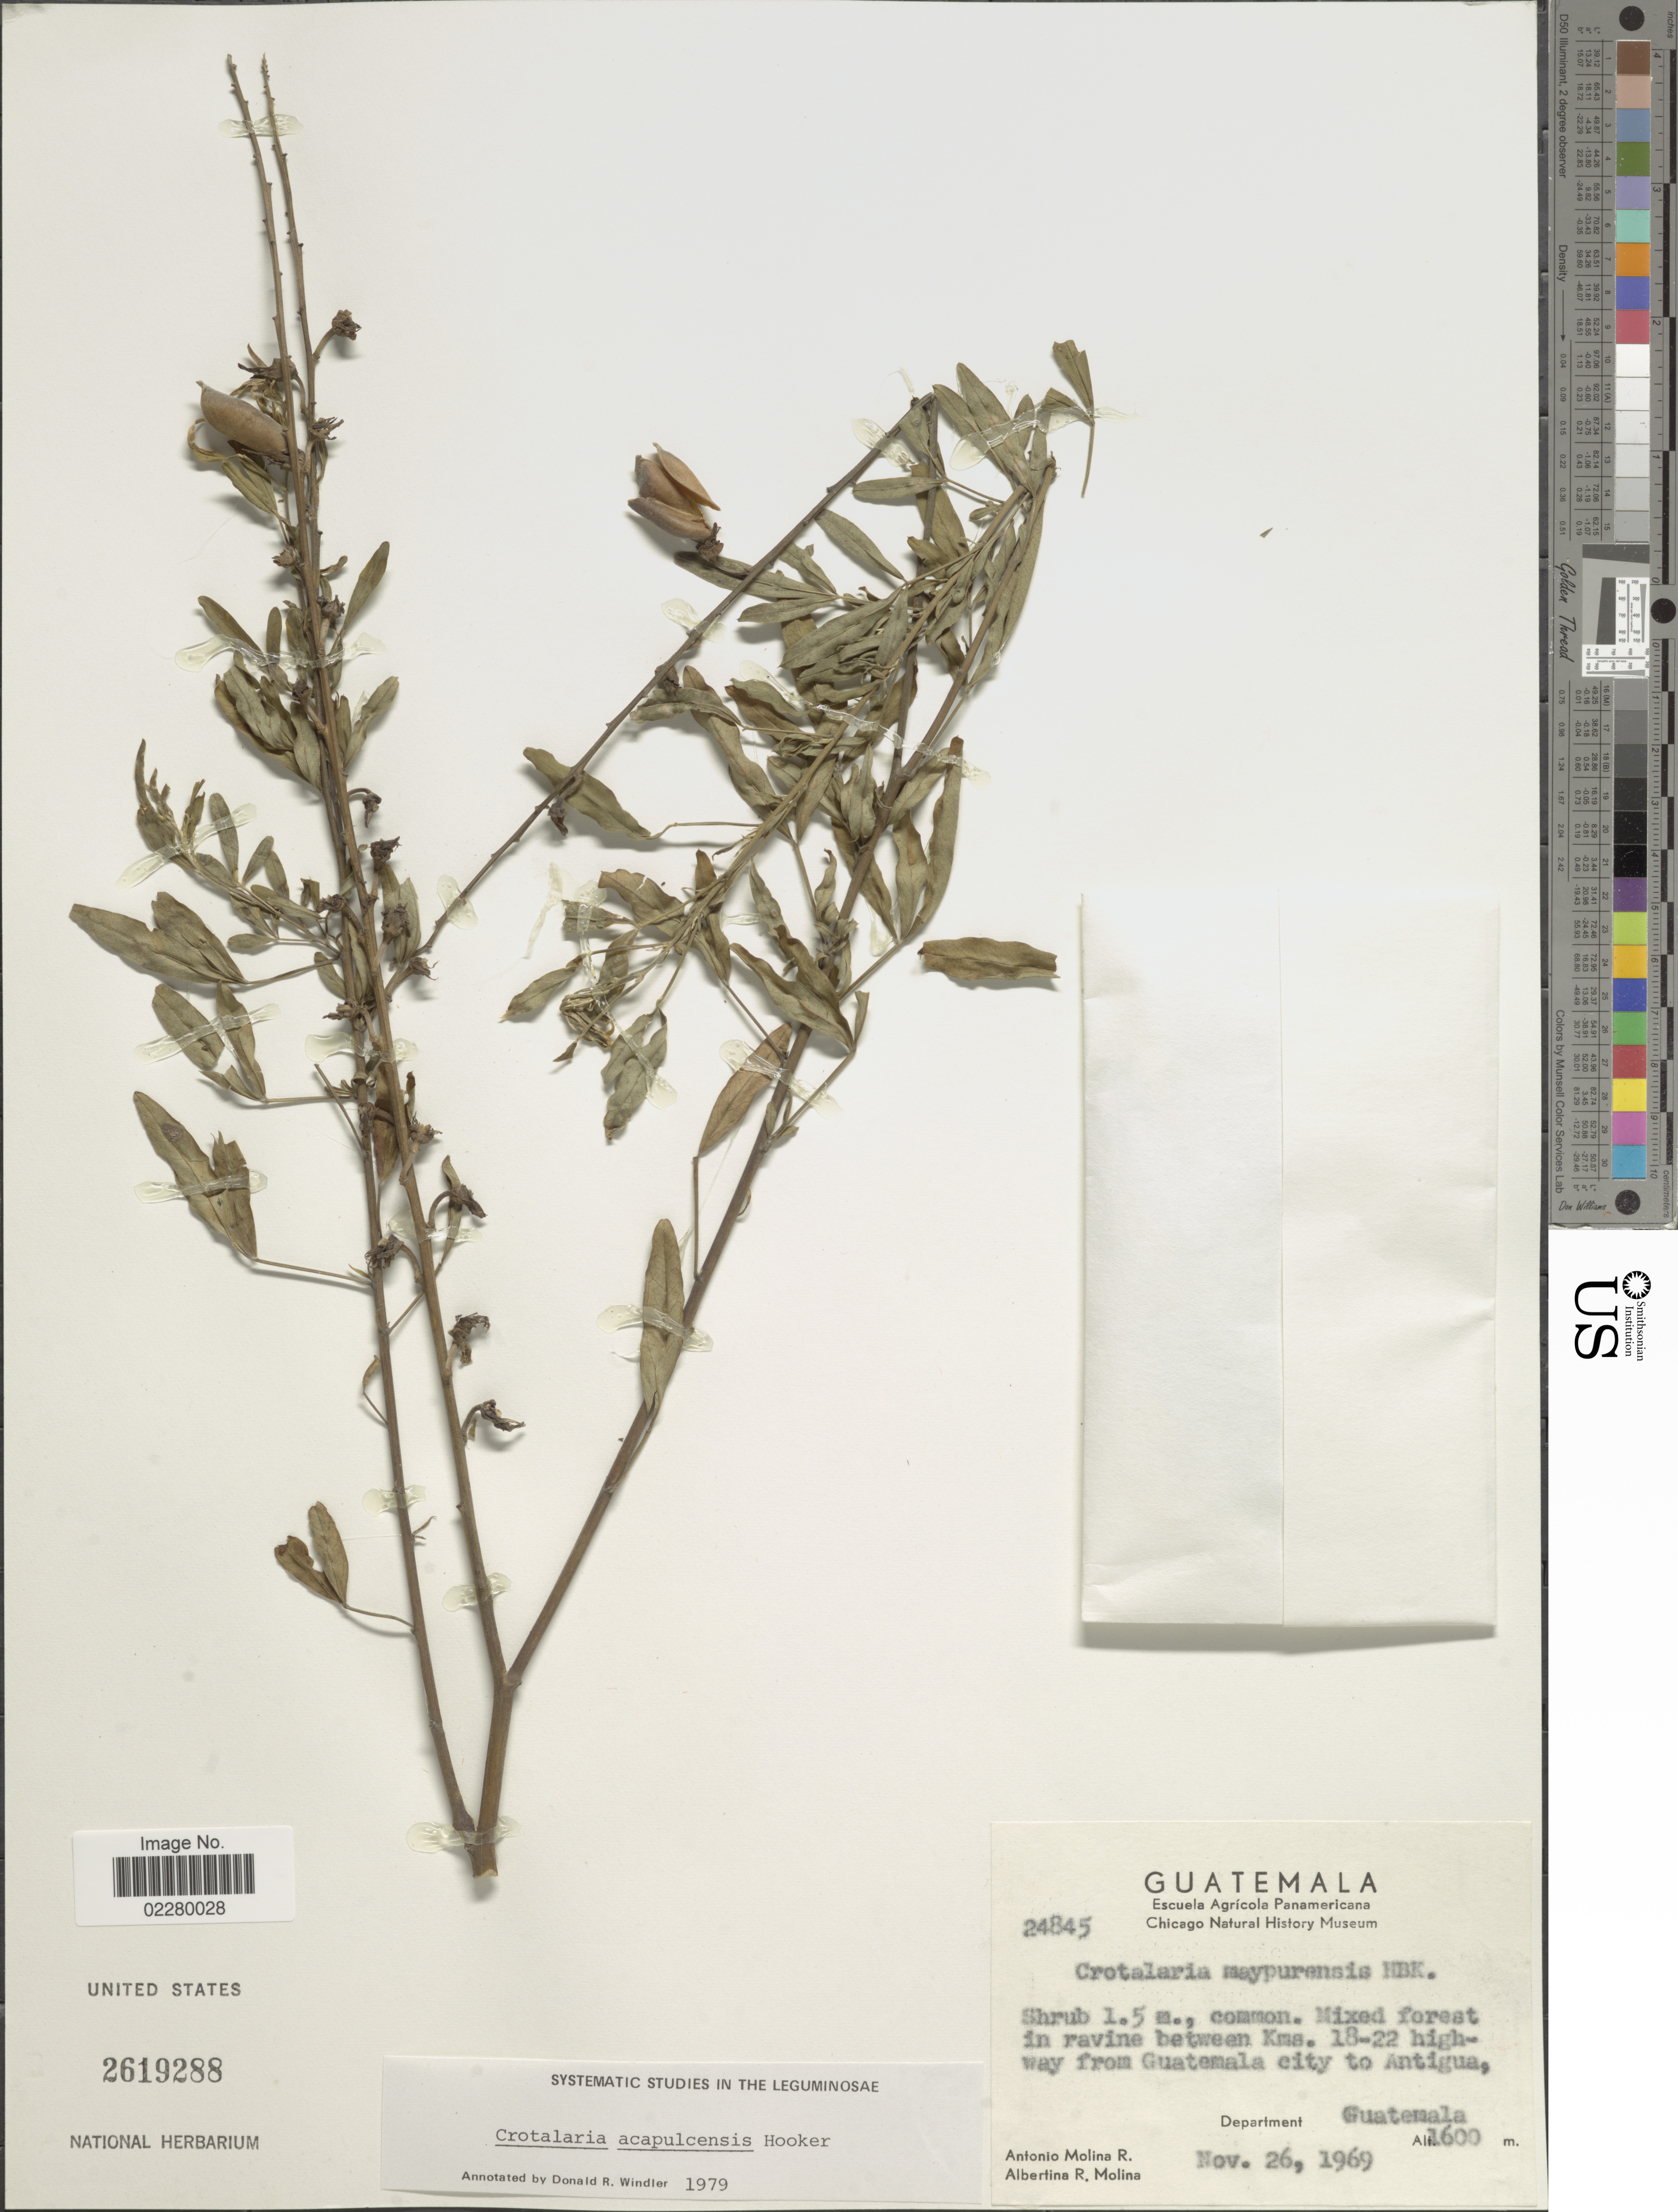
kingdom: Plantae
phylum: Tracheophyta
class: Magnoliopsida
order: Fabales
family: Fabaceae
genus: Crotalaria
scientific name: Crotalaria acapulcensis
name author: Hook. & Arn.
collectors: A. Molina R. & A. R. Molina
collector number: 24845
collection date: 1969-11-26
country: Guatemala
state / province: Guatemala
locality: Mixed forest in ravine between Kms. 18-22 highway from Guatemala city to Antigua, Department Guatemala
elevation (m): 1600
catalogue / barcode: US 2619288